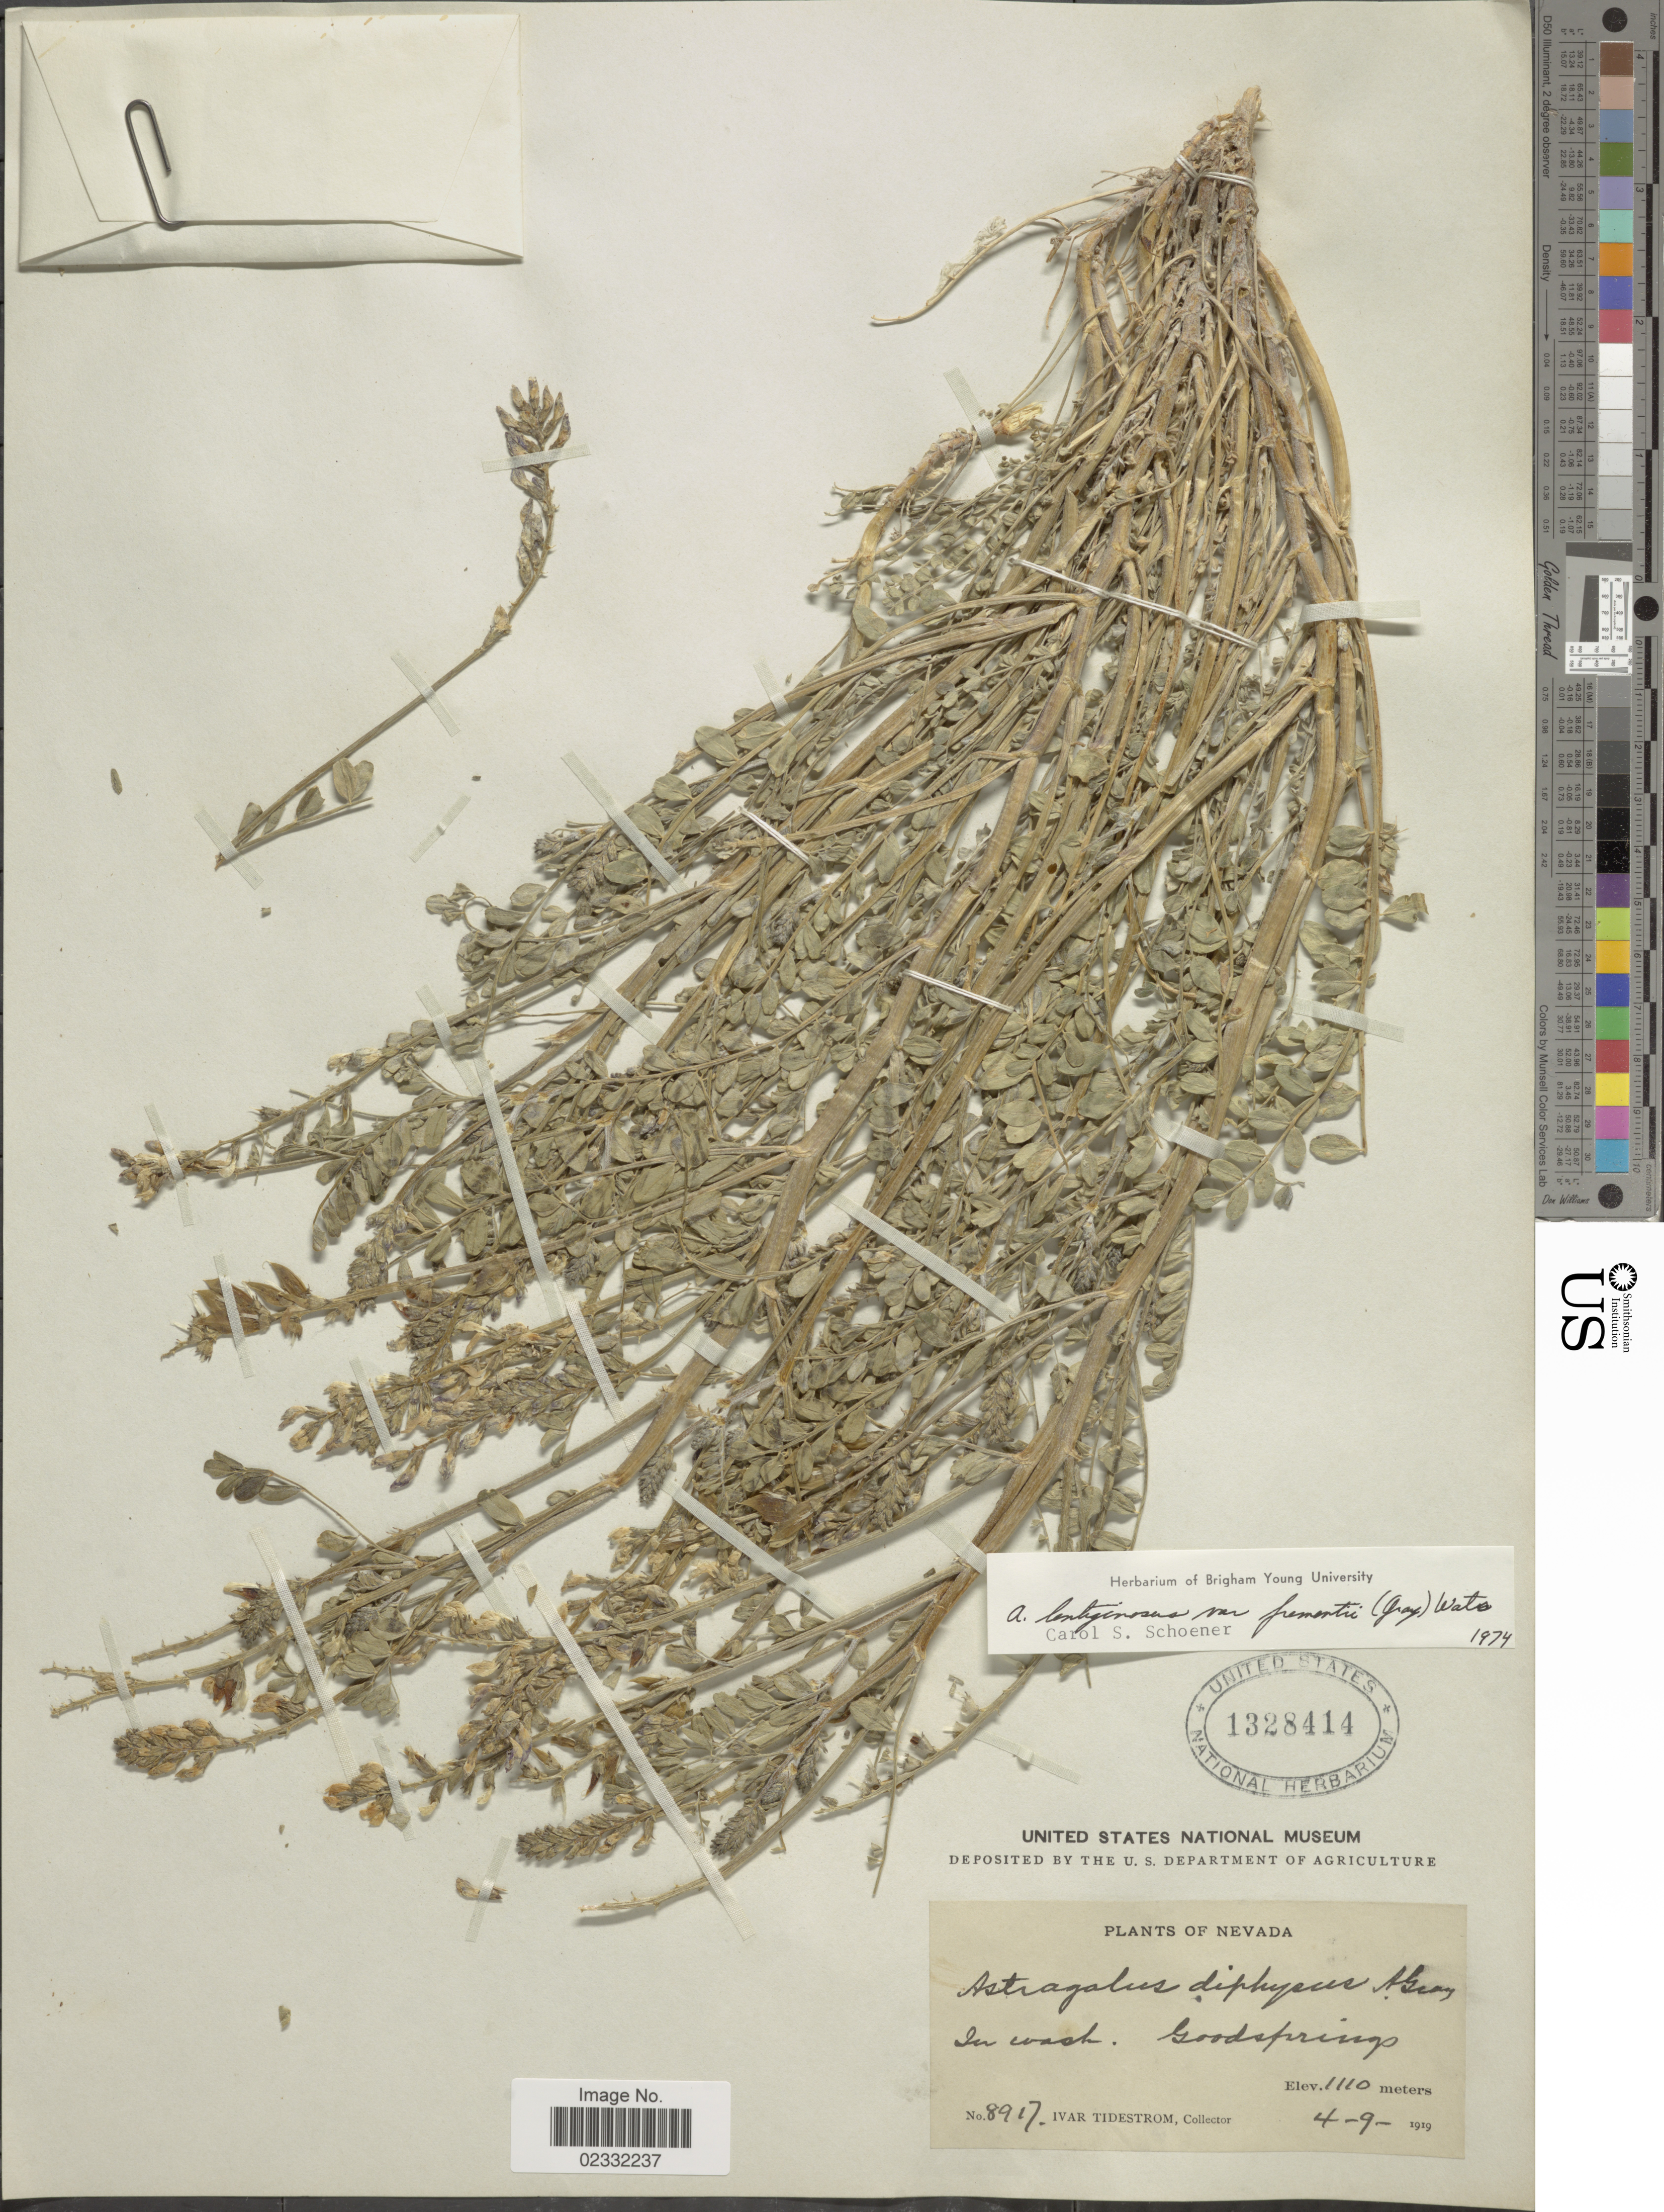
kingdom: Plantae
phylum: Tracheophyta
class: Magnoliopsida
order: Fabales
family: Fabaceae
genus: Astragalus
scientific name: Astragalus lentiginosus var. fremontii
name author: (A. Gray ex Torr.) S. Watson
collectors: I. F. Tidestrom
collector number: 8917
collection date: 1919-04-09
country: United States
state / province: Nevada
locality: In wash. Goodsprings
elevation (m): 1110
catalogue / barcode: US 1328414